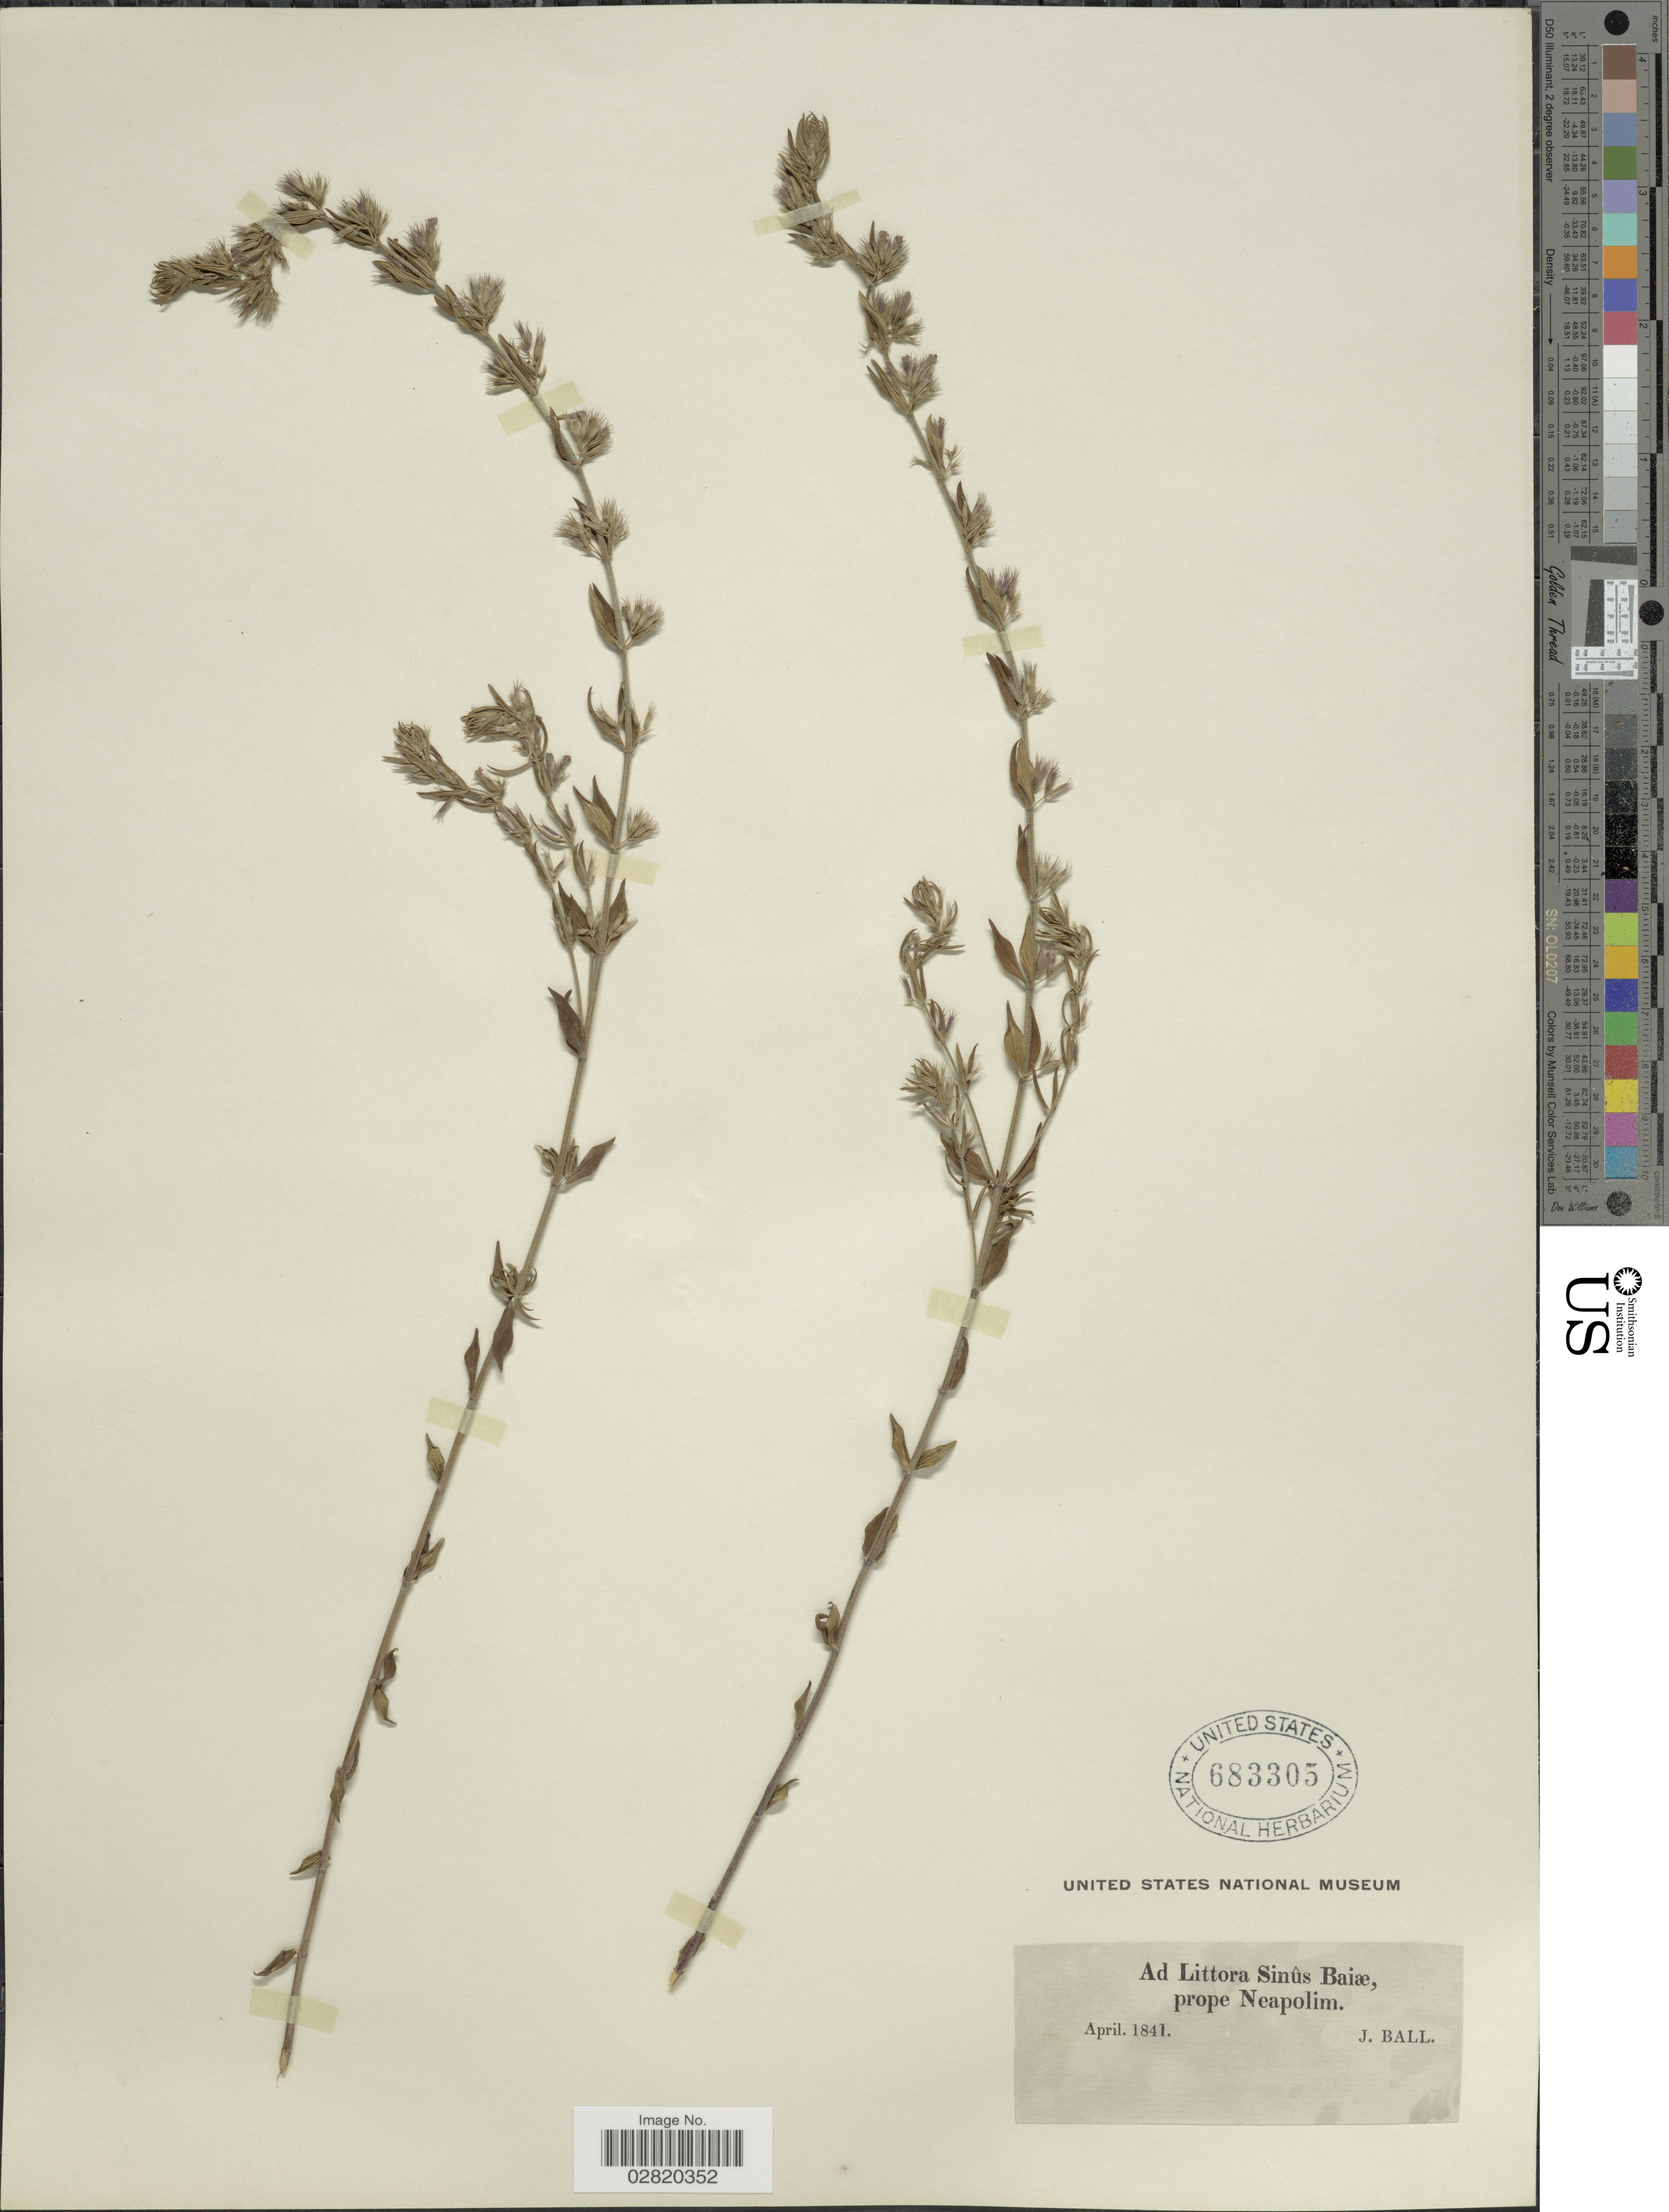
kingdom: Plantae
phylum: Tracheophyta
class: Magnoliopsida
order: Lamiales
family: Lamiaceae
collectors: J. Ball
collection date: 1841-04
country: Italy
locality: Ad Littora Sinûs Baiæ, prope Neapolim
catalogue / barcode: US 683305